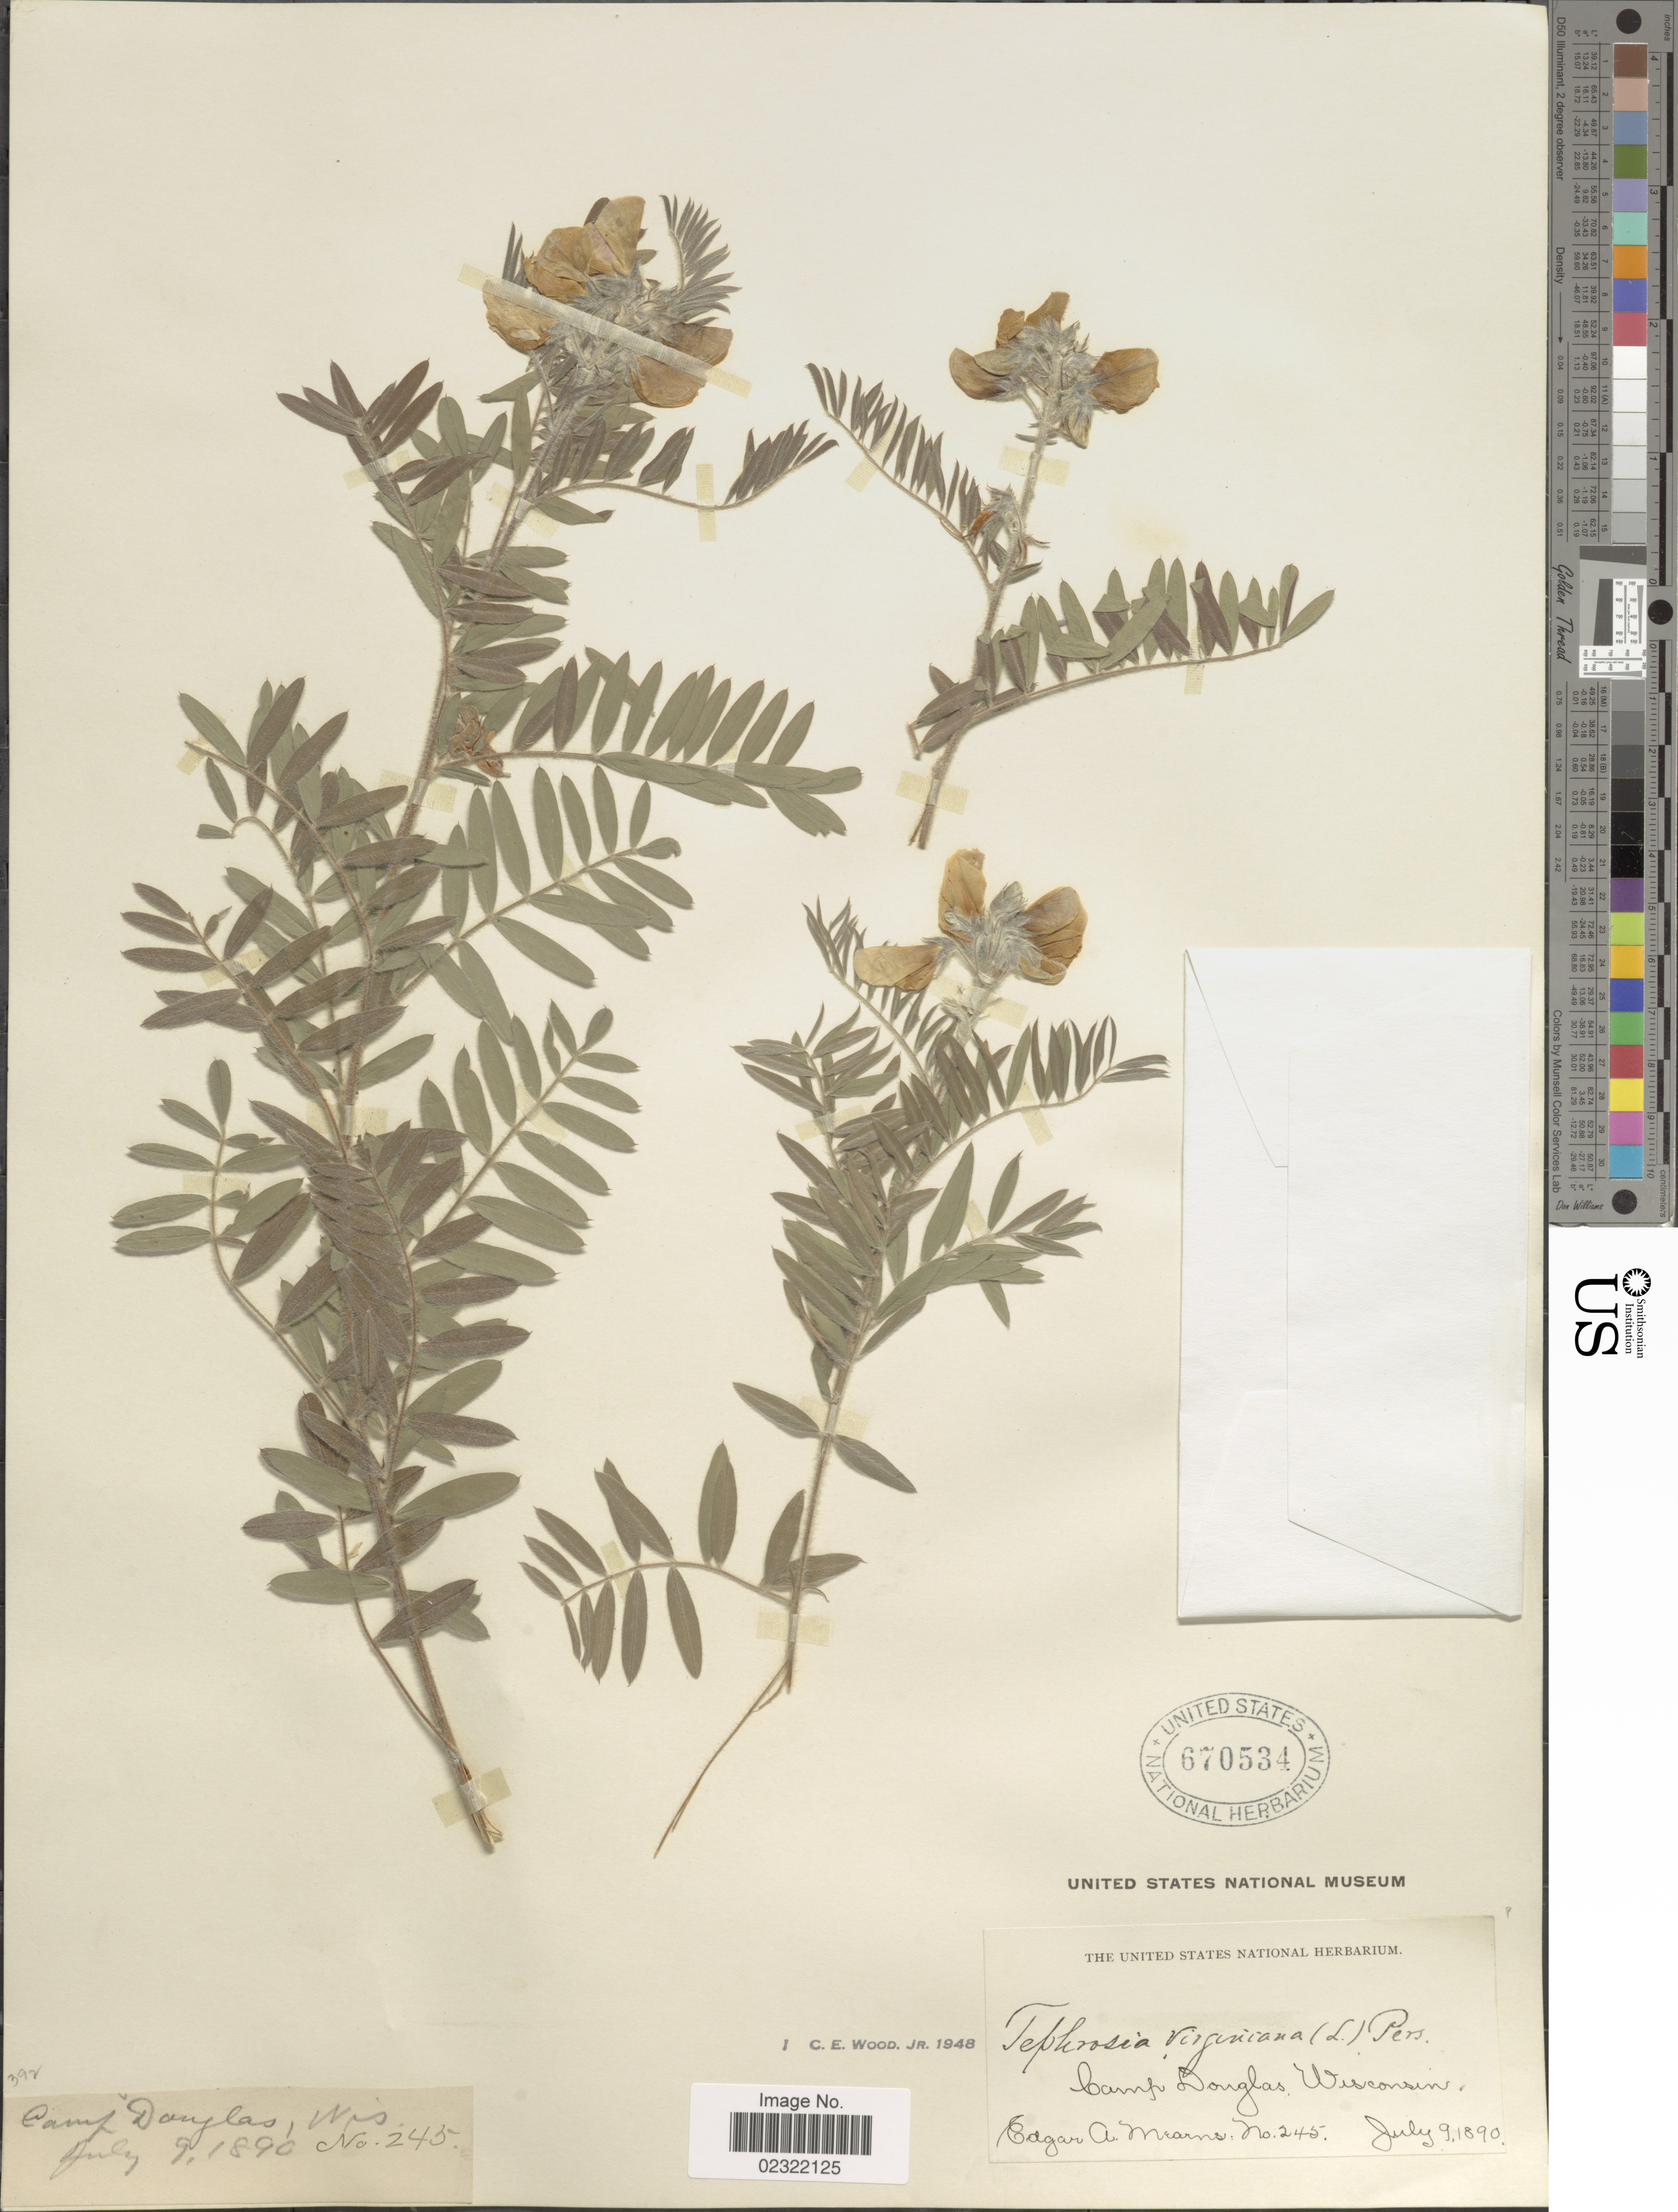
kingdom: Plantae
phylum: Tracheophyta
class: Magnoliopsida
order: Fabales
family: Fabaceae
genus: Tephrosia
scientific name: Tephrosia virginiana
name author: (L.) Pers.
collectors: E. A. Mearns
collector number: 245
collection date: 1890-07-09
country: United States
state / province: Wisconsin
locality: Camp Douglas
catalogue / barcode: US 670534